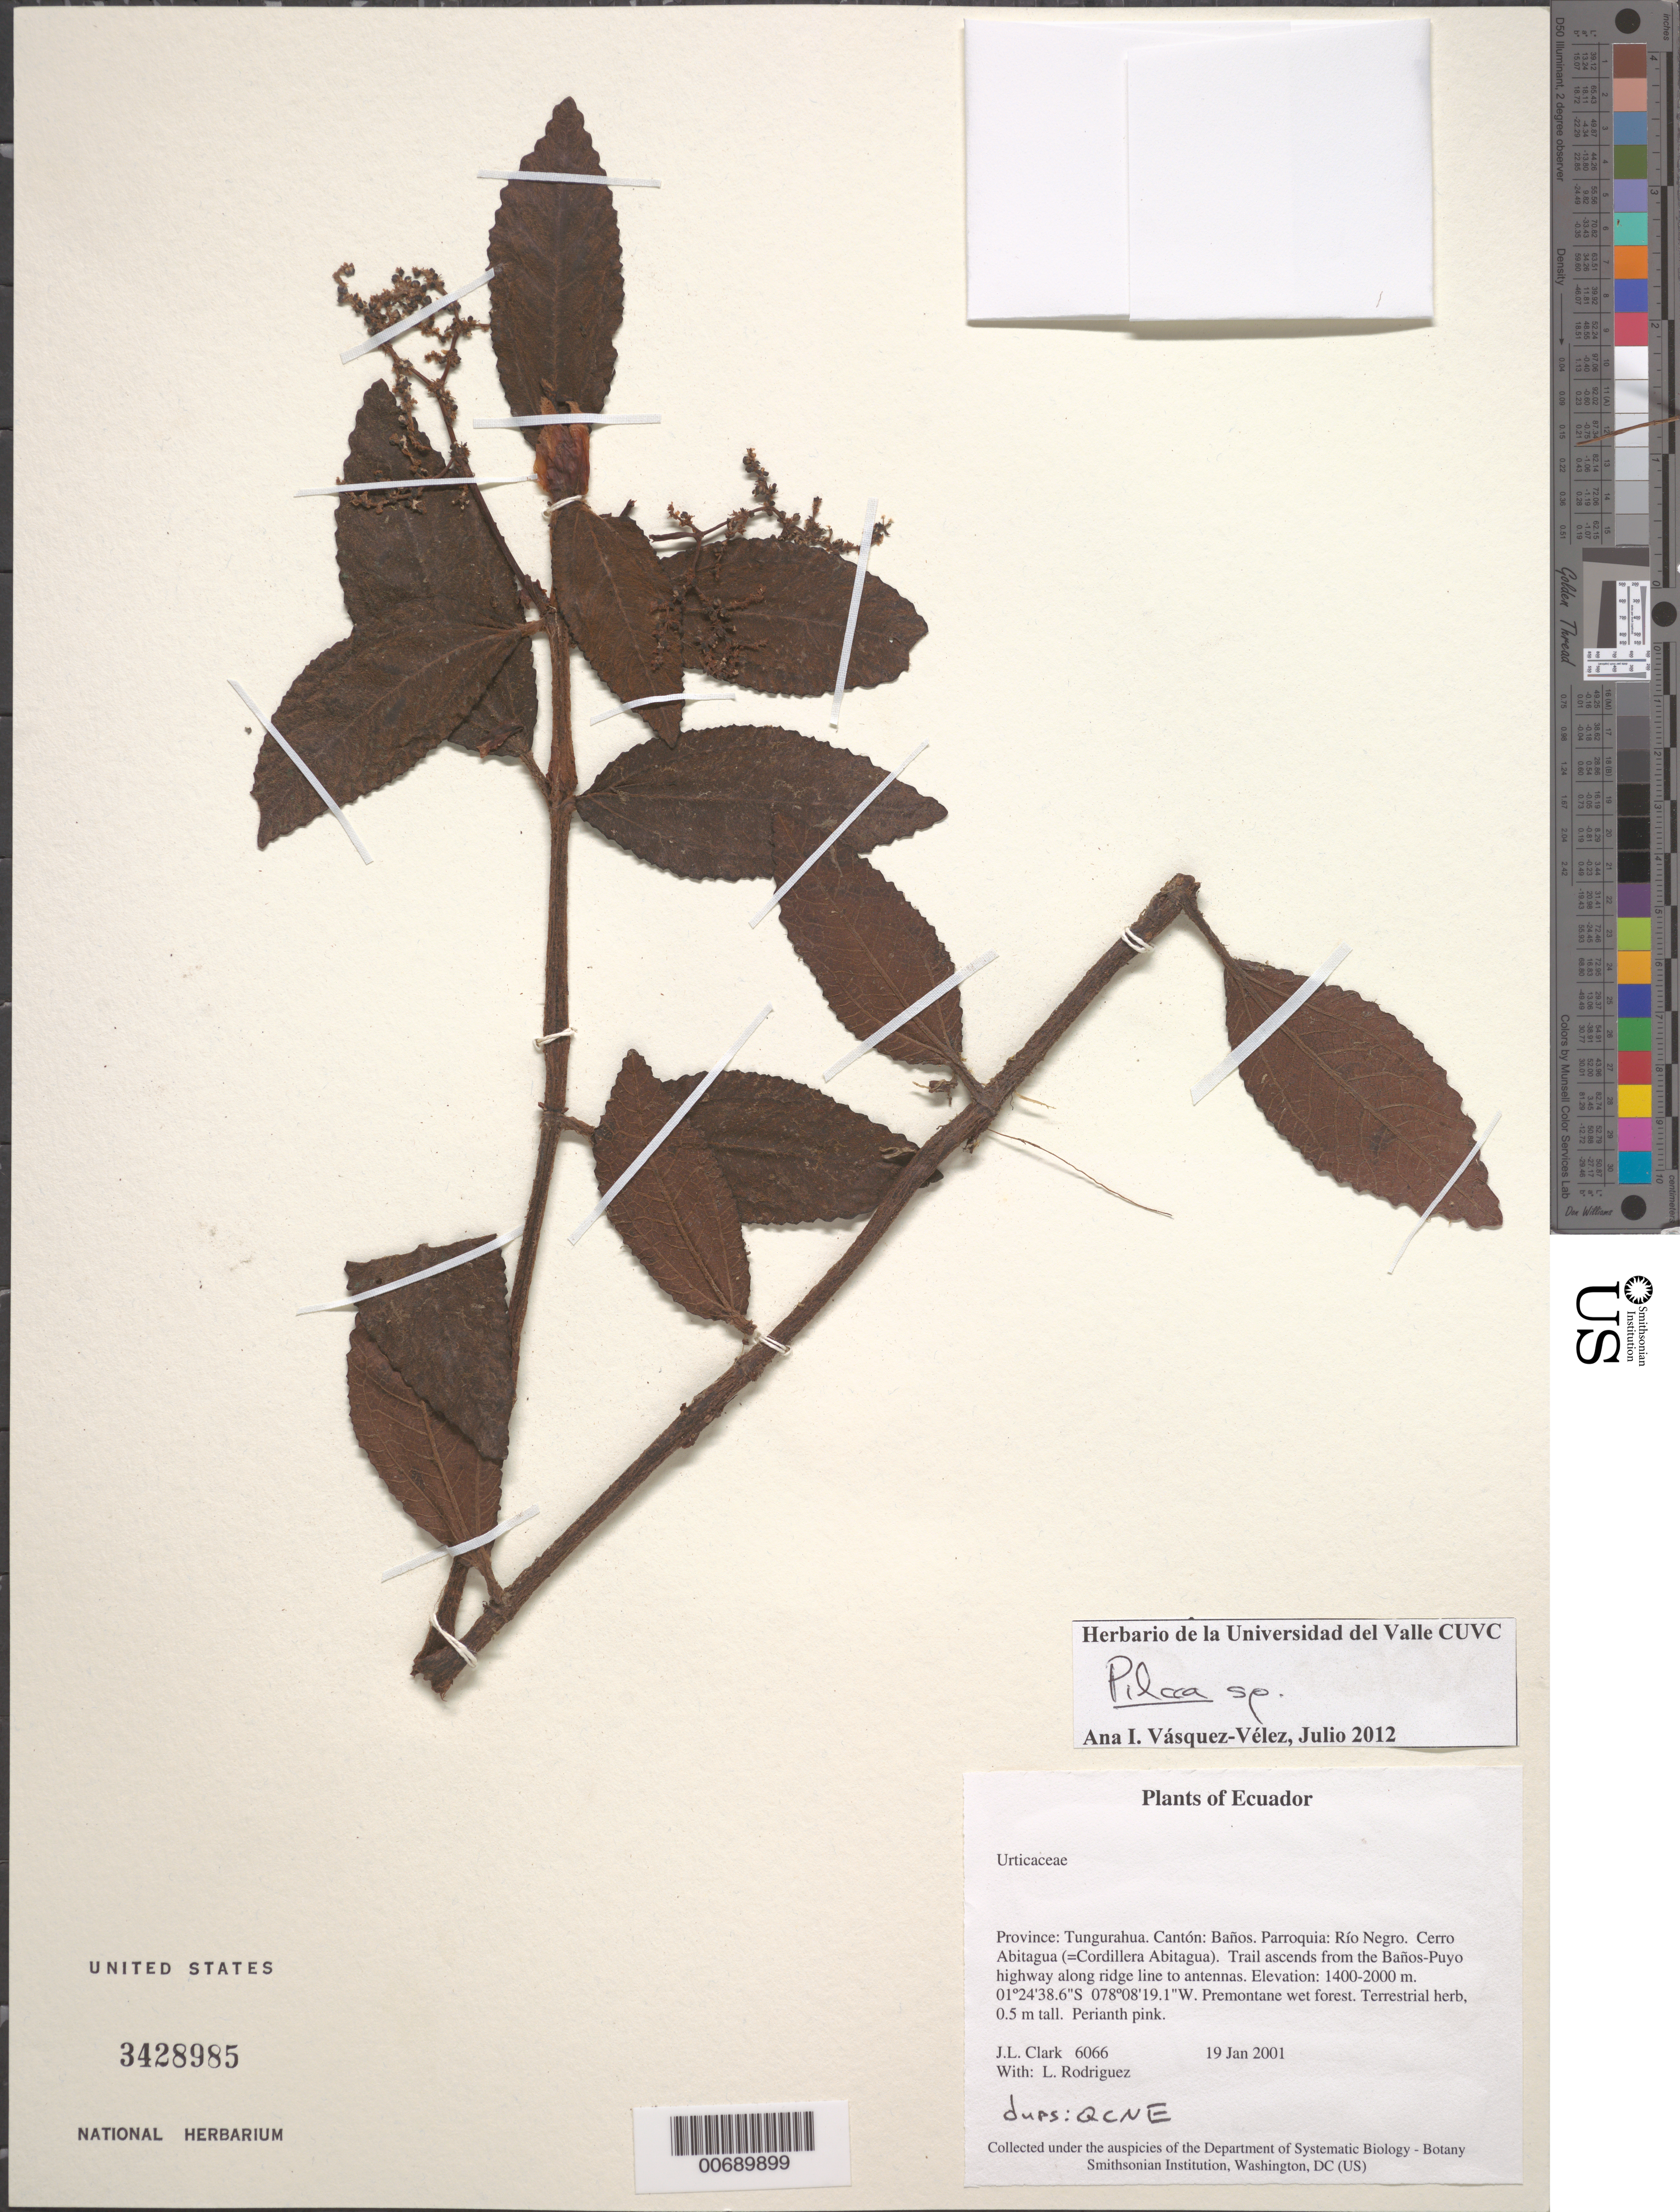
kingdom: Plantae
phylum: Tracheophyta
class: Magnoliopsida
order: Rosales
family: Urticaceae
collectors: J. L. Clark & L. Rodriguez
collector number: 6066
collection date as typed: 19 Jan 2001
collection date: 2001-01-19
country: Ecuador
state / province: Tungurahua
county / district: Baños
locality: Parroquia: Río Negro. Cerro Abitagua (=Cordillera Abitagua). Trail ascends from the Baños-Puyo highway along ridge line to antennas.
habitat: Premontane wet forest.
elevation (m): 1400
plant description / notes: QCNE, US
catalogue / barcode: US 3428985